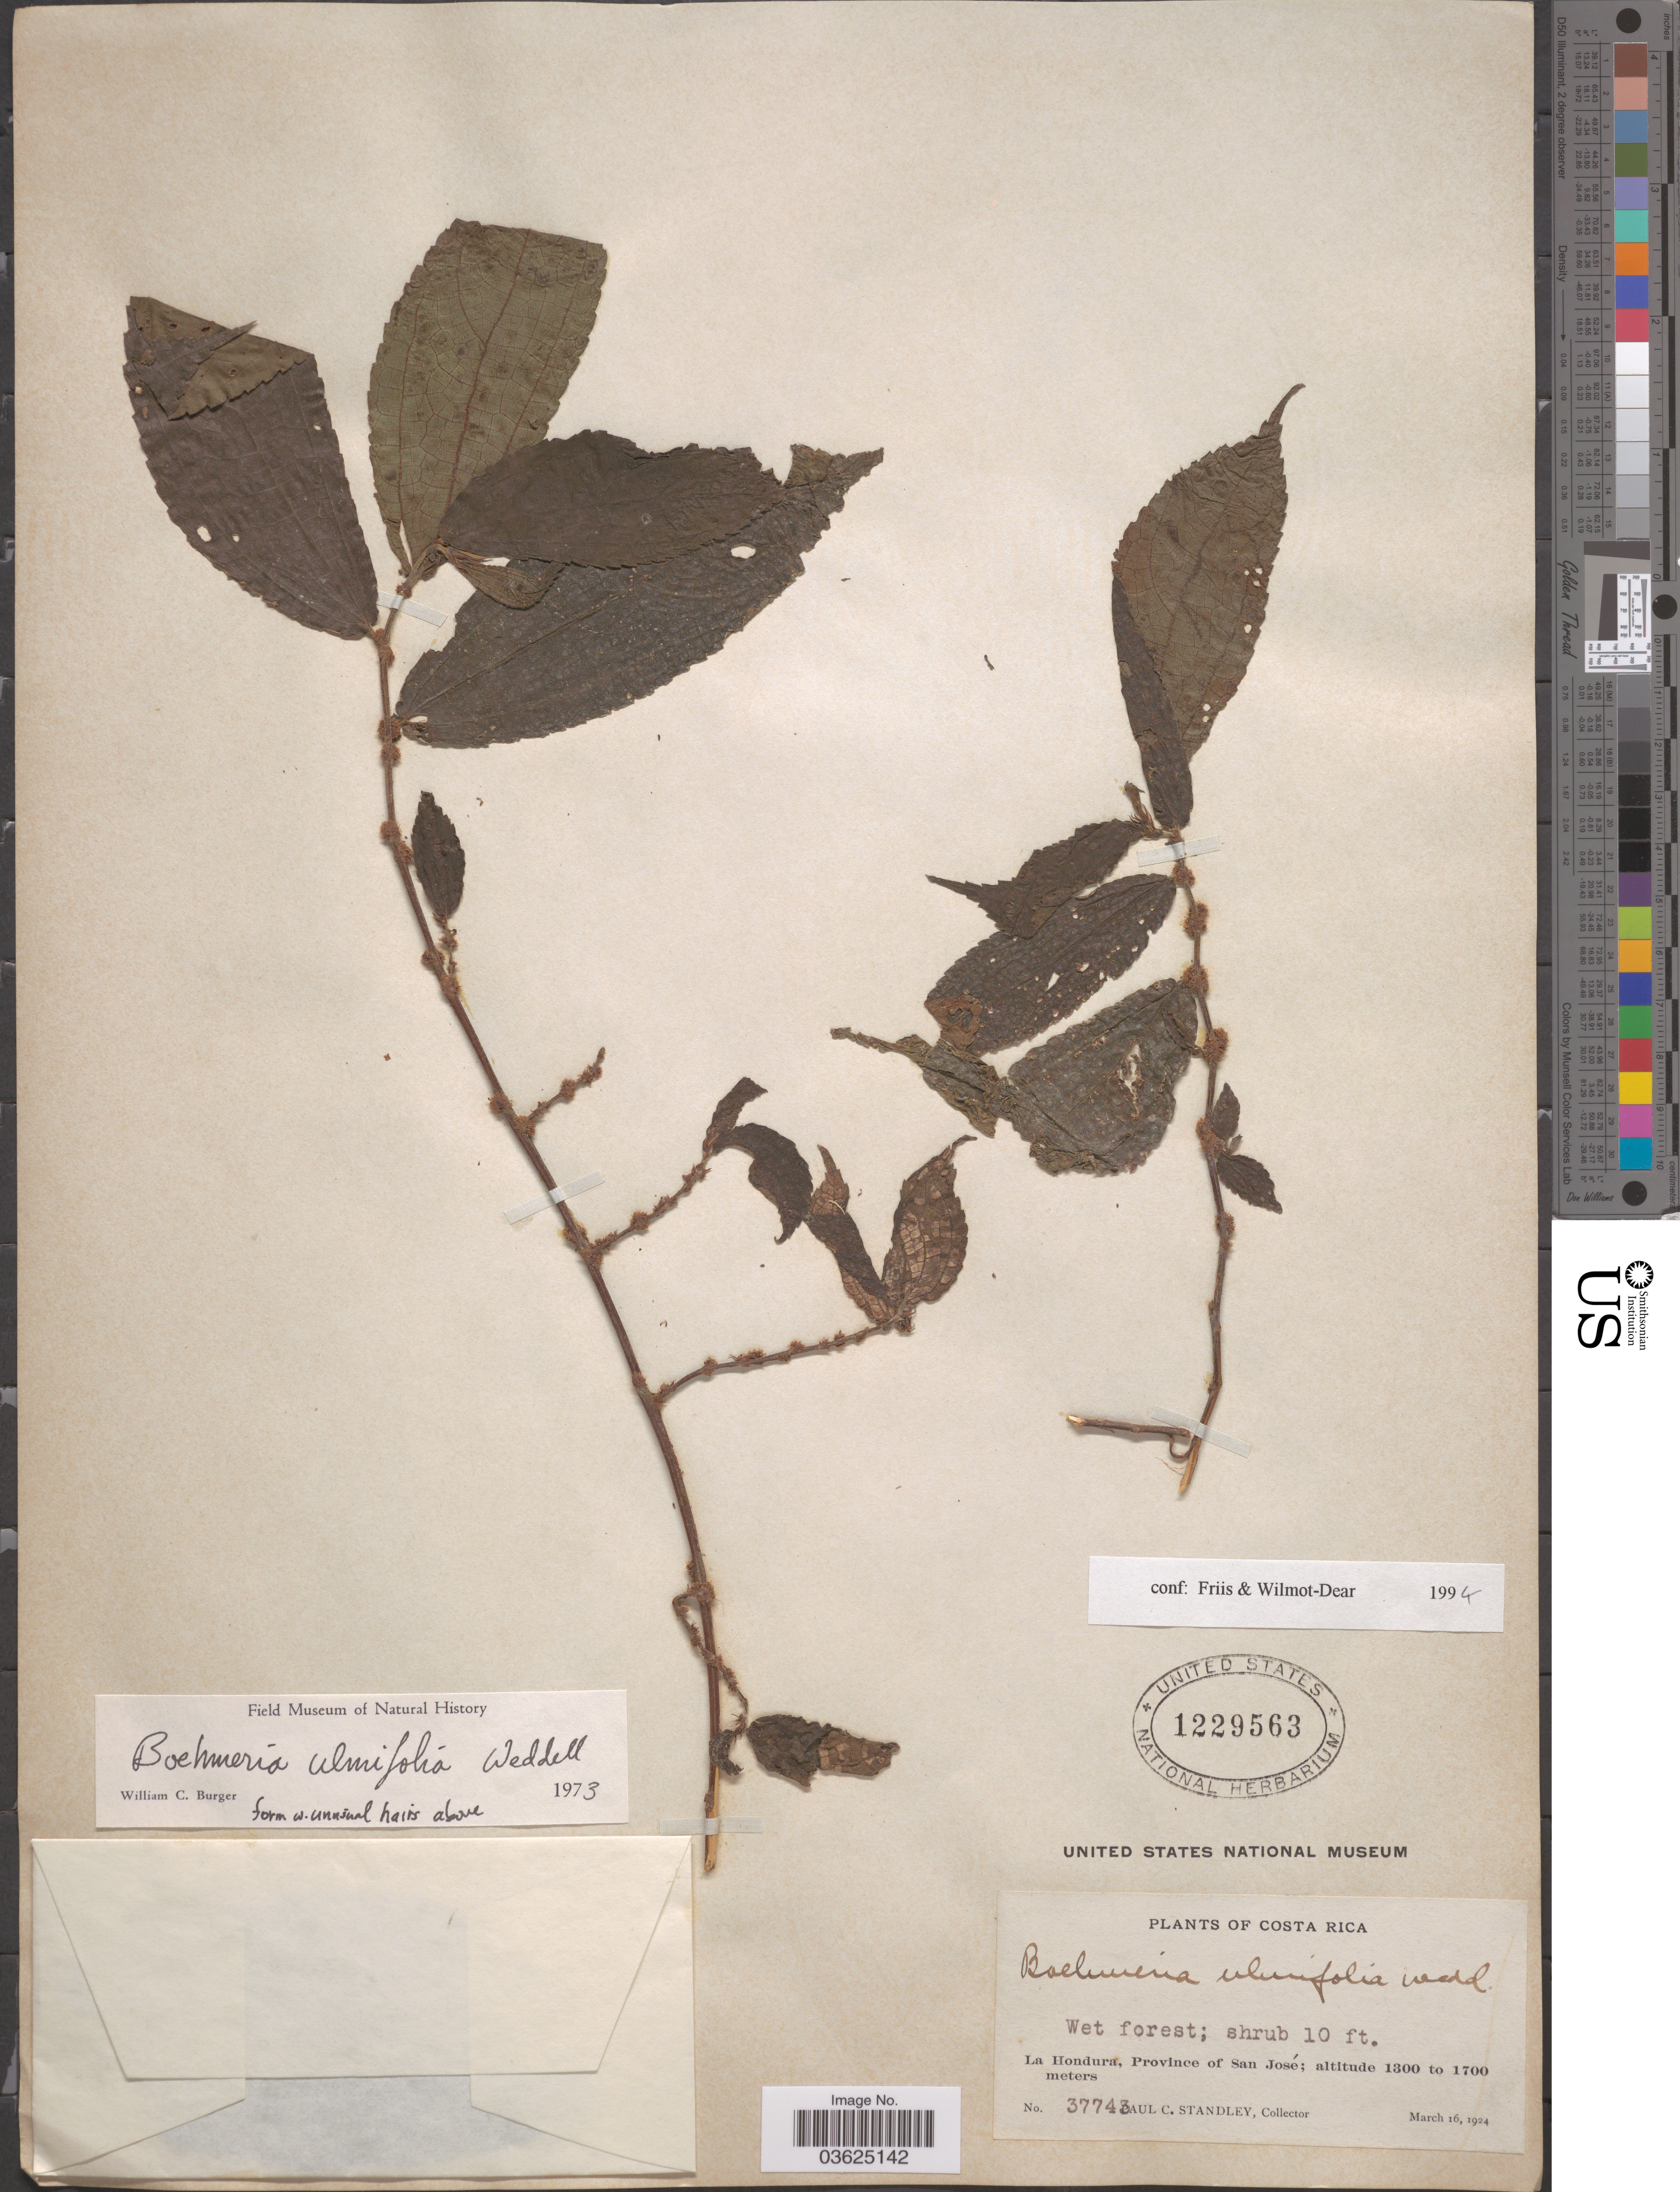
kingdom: Plantae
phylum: Tracheophyta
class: Magnoliopsida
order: Rosales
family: Urticaceae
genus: Boehmeria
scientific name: Boehmeria ulmifolia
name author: Wedd.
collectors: P. C. Standley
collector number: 37743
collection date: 1924-03-16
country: Costa Rica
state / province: San José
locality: La Hondura.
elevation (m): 1300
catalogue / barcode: US 1229563